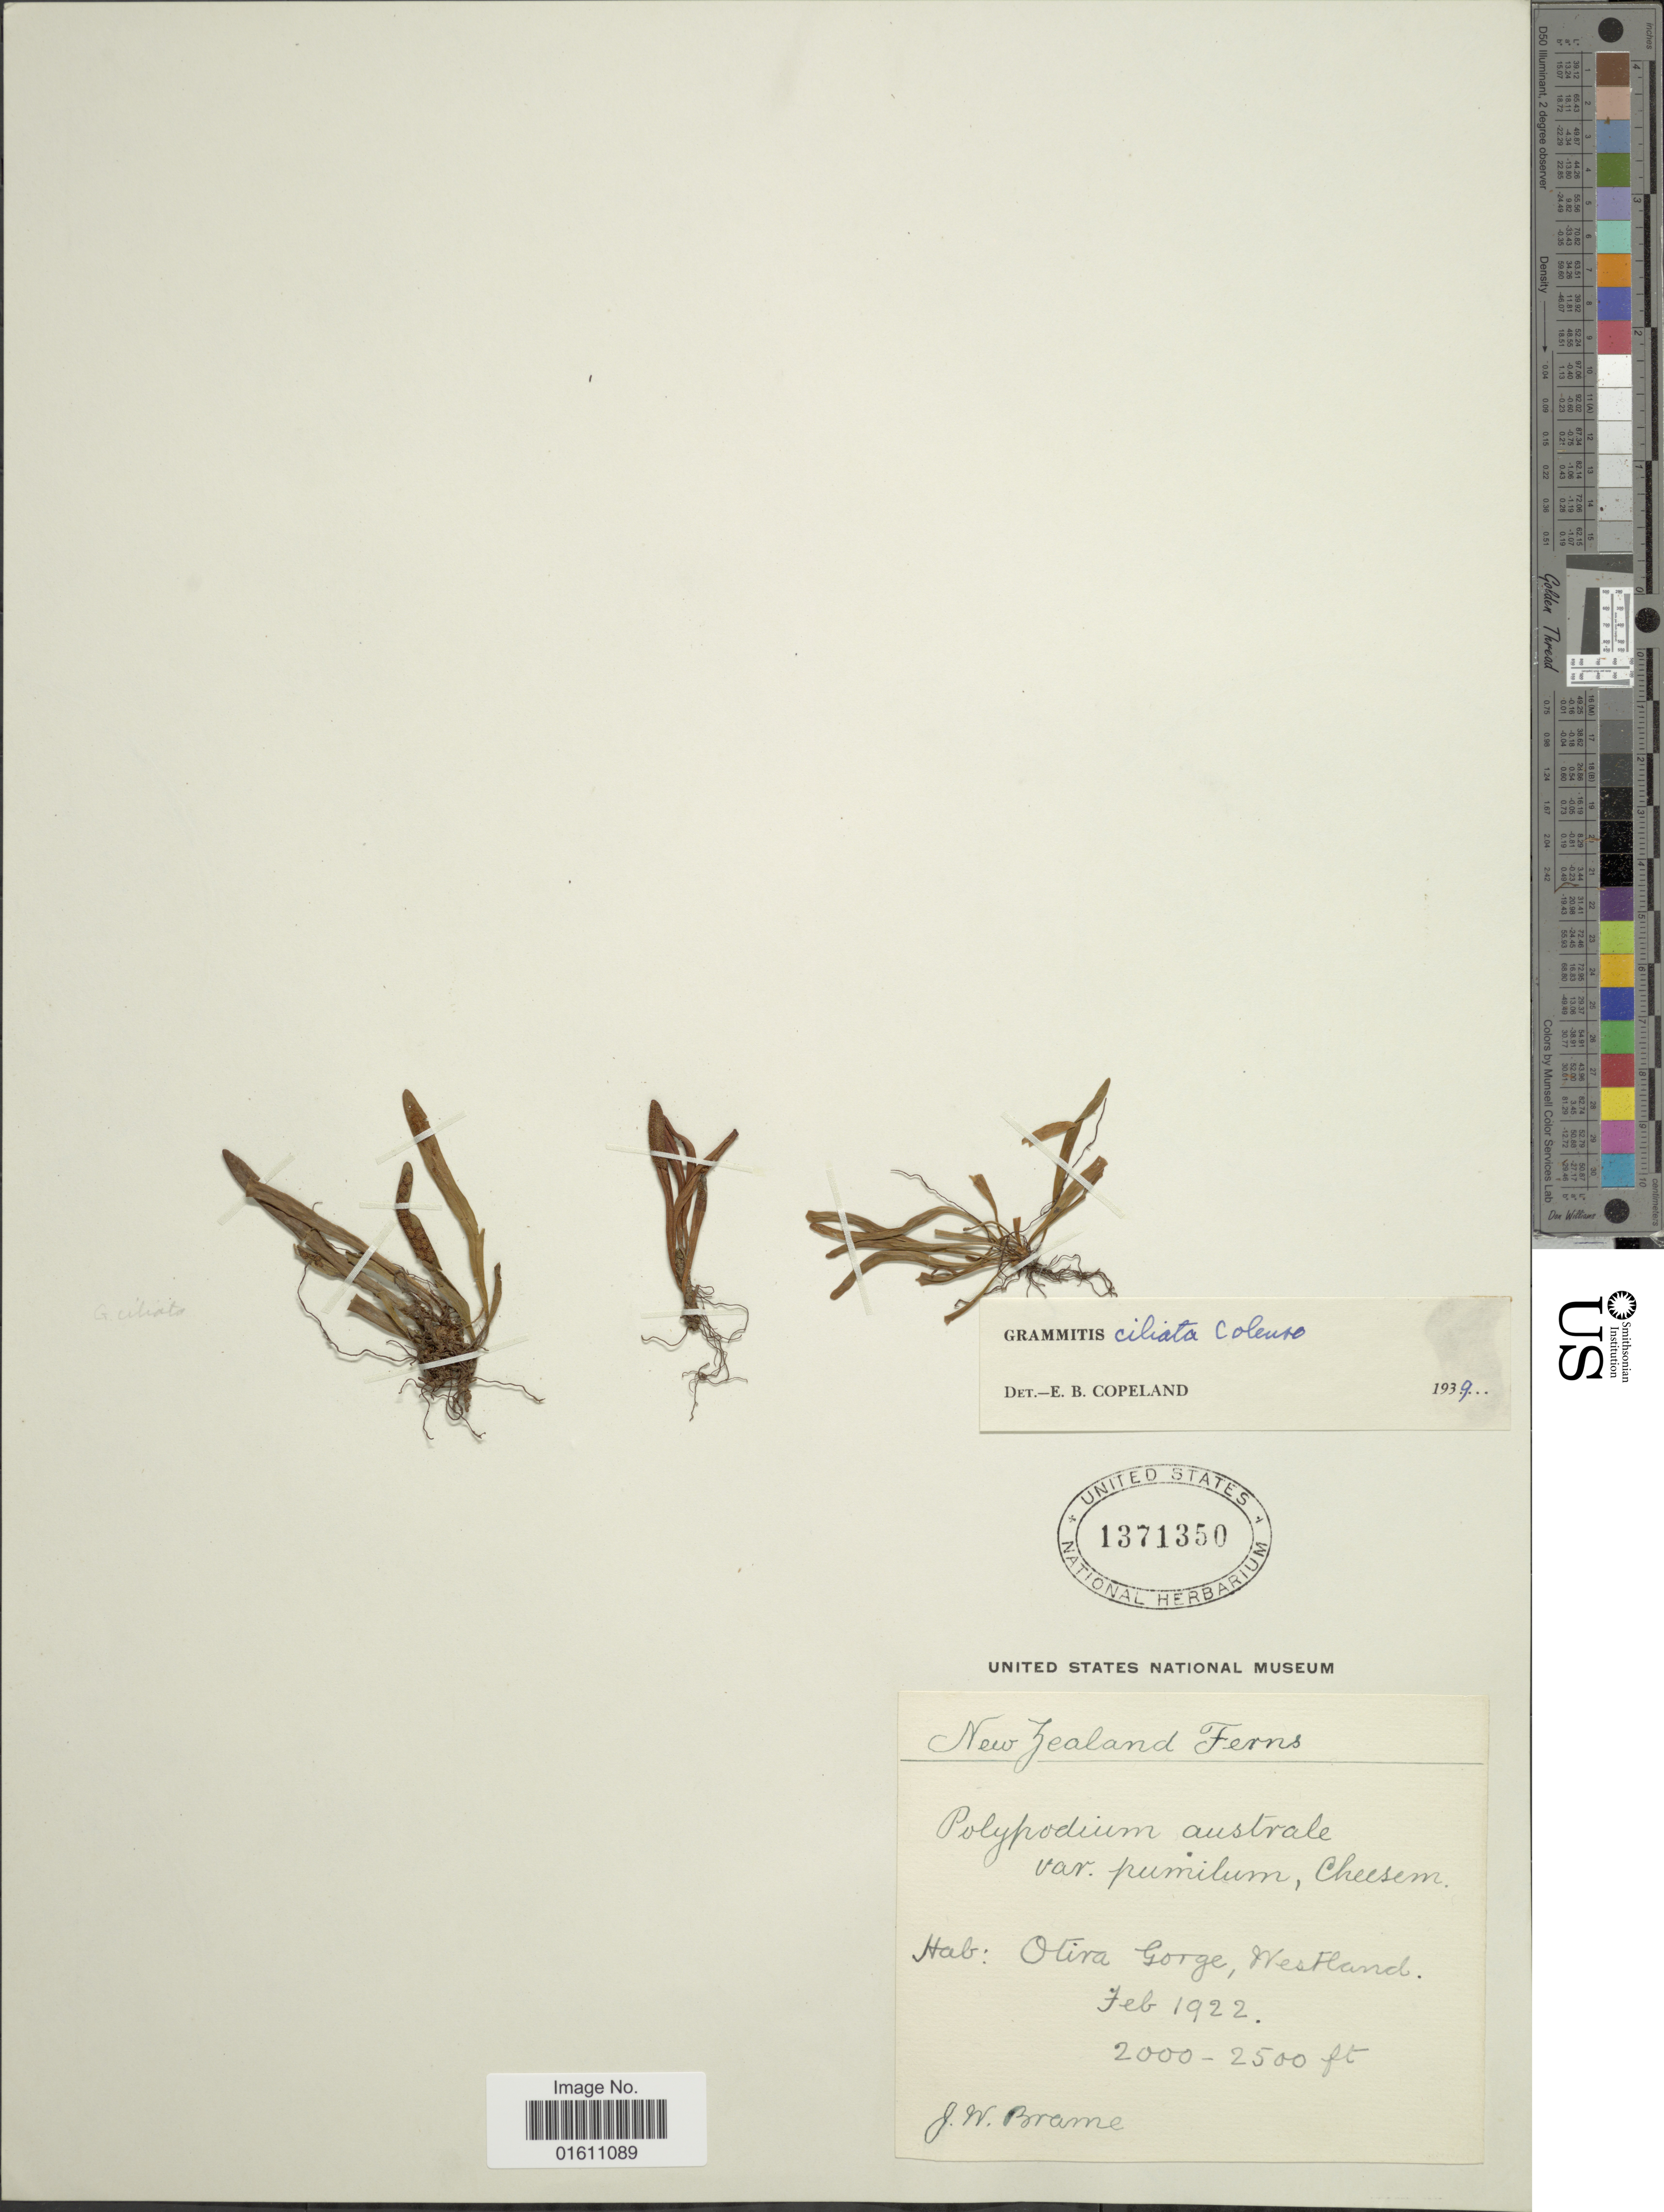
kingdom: Plantae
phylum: Tracheophyta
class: Polypodiopsida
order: Polypodiales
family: Polypodiaceae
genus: Notogrammitis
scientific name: Notogrammitis ciliata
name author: (Colenso) Parris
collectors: J. Brame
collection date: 1922-02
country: New Zealand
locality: Olira Gorge, Westland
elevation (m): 610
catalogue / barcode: US 1371350